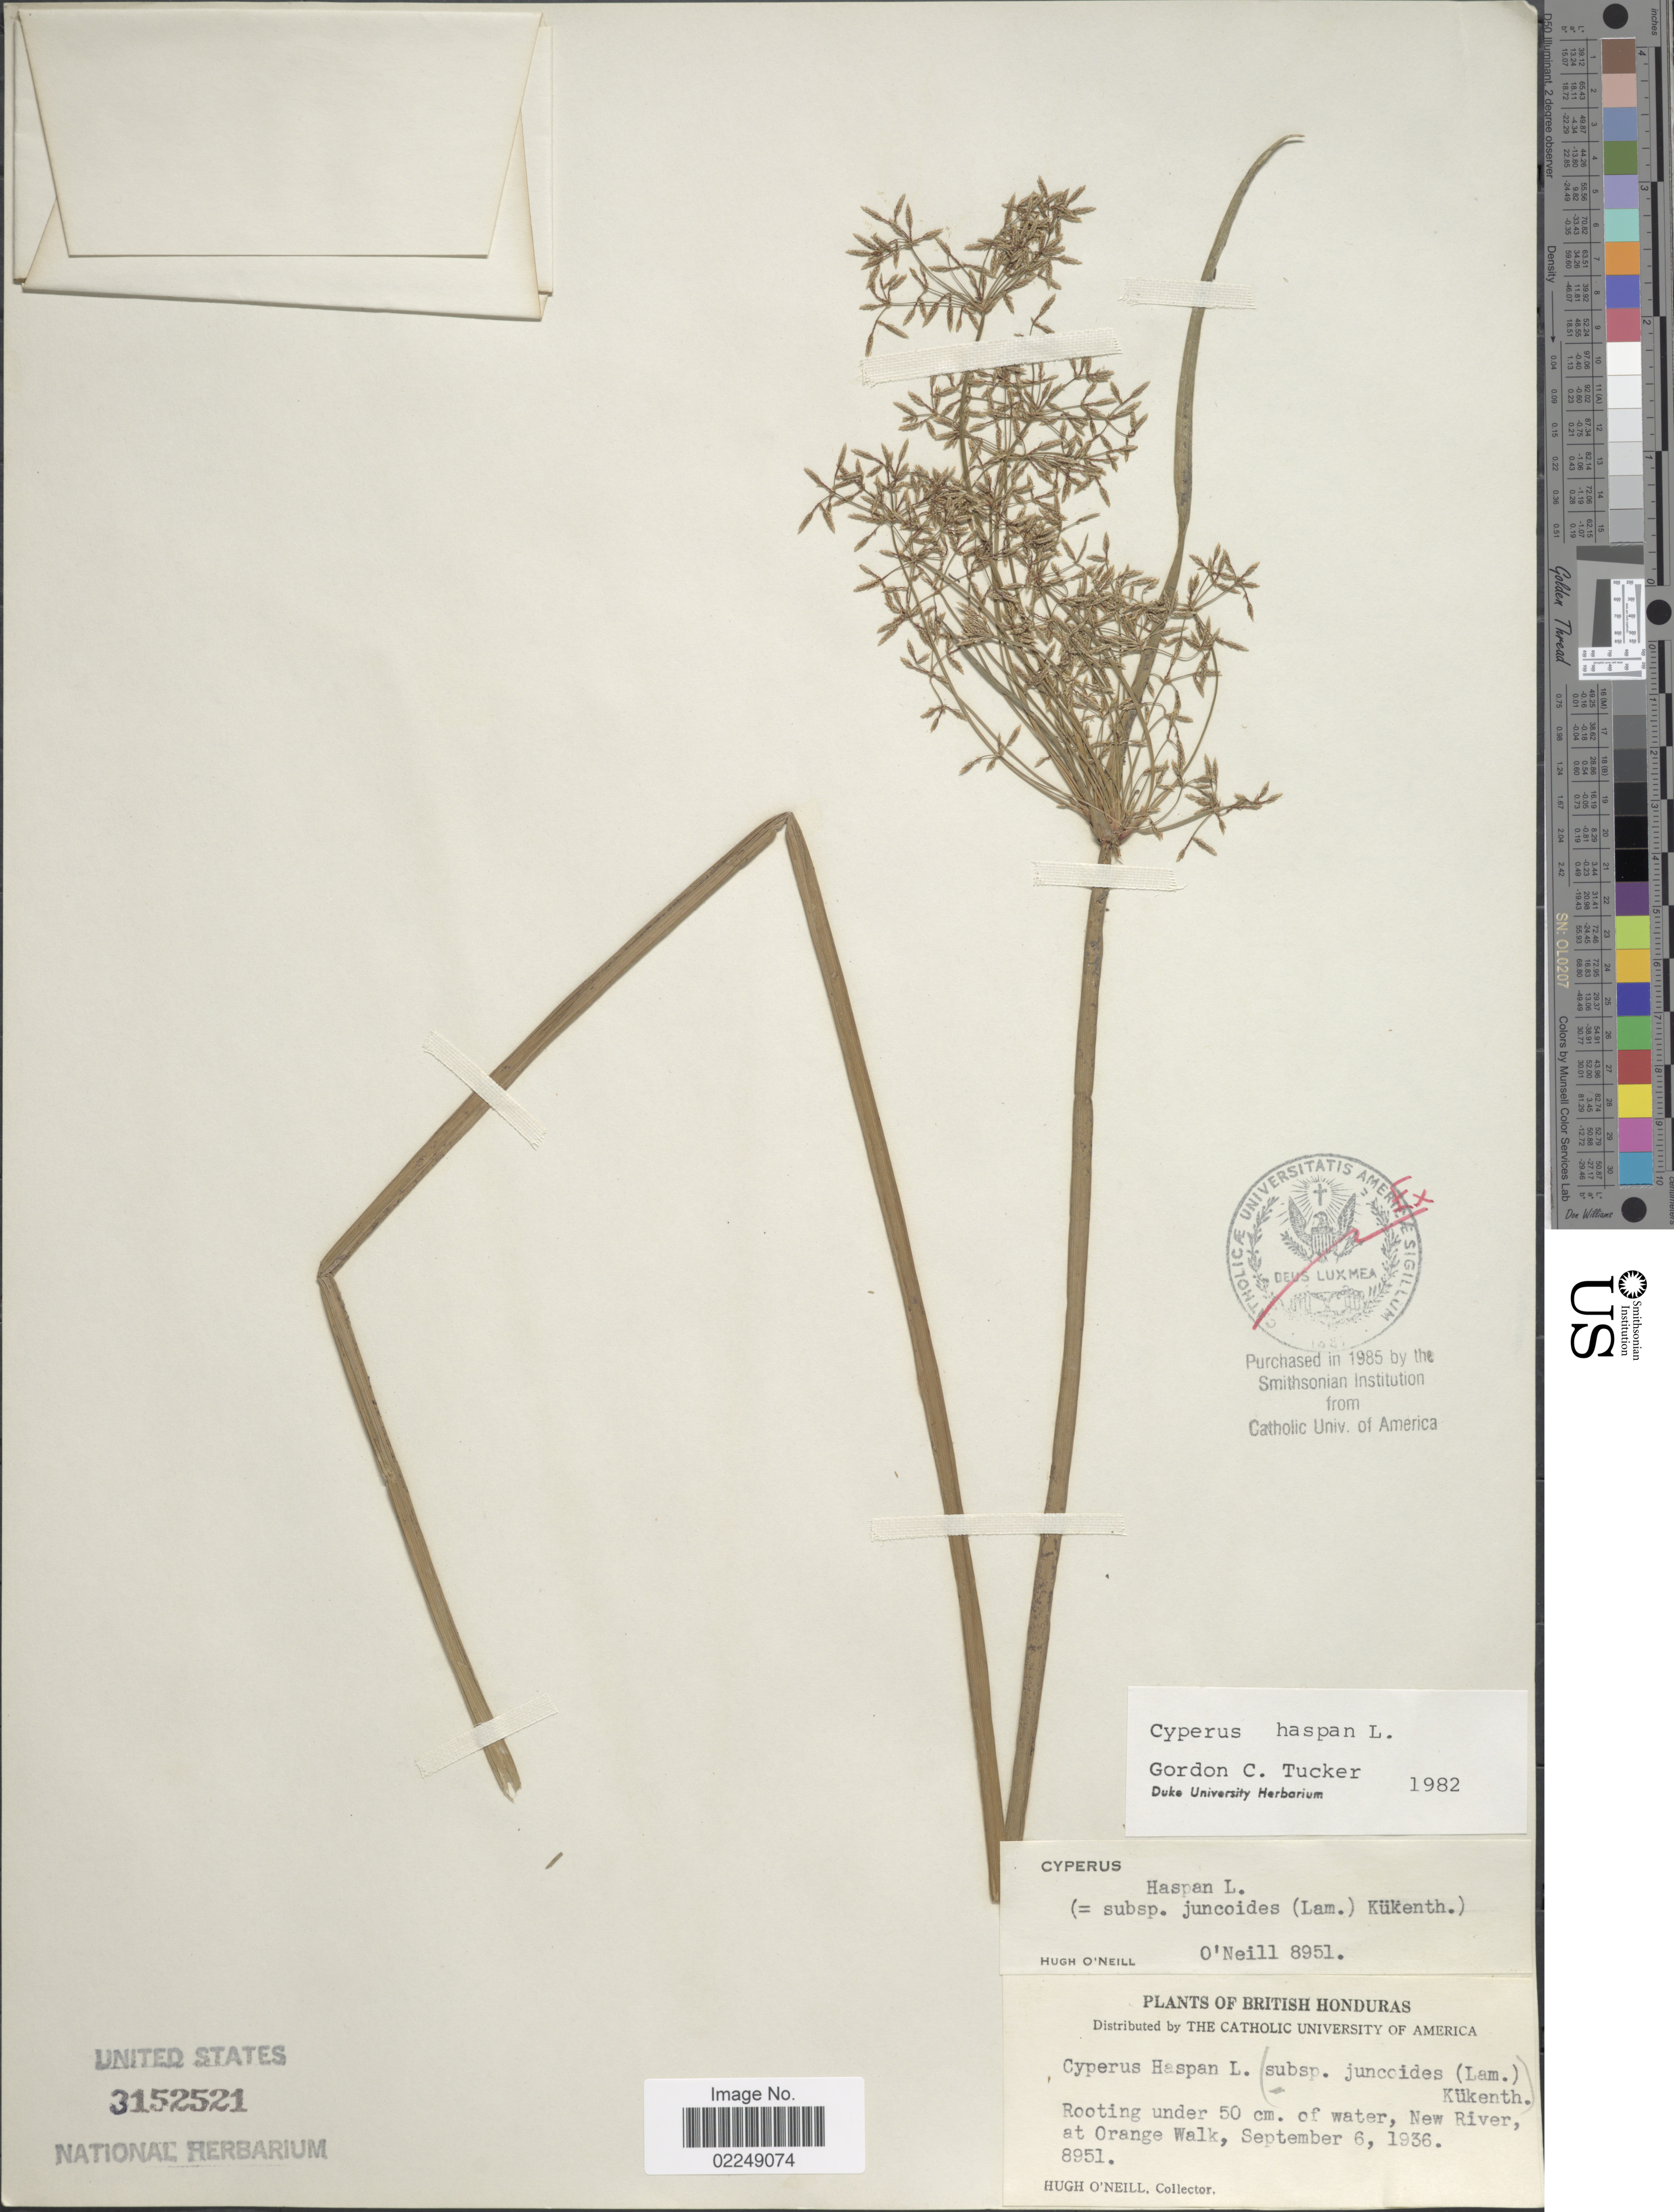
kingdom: Plantae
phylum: Tracheophyta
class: Liliopsida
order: Poales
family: Cyperaceae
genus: Cyperus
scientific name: Cyperus haspan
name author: L.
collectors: H. O'Neill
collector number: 8951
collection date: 1936-09-06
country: Belize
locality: British Honduras, New River, at Orange Walk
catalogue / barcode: US 3152521